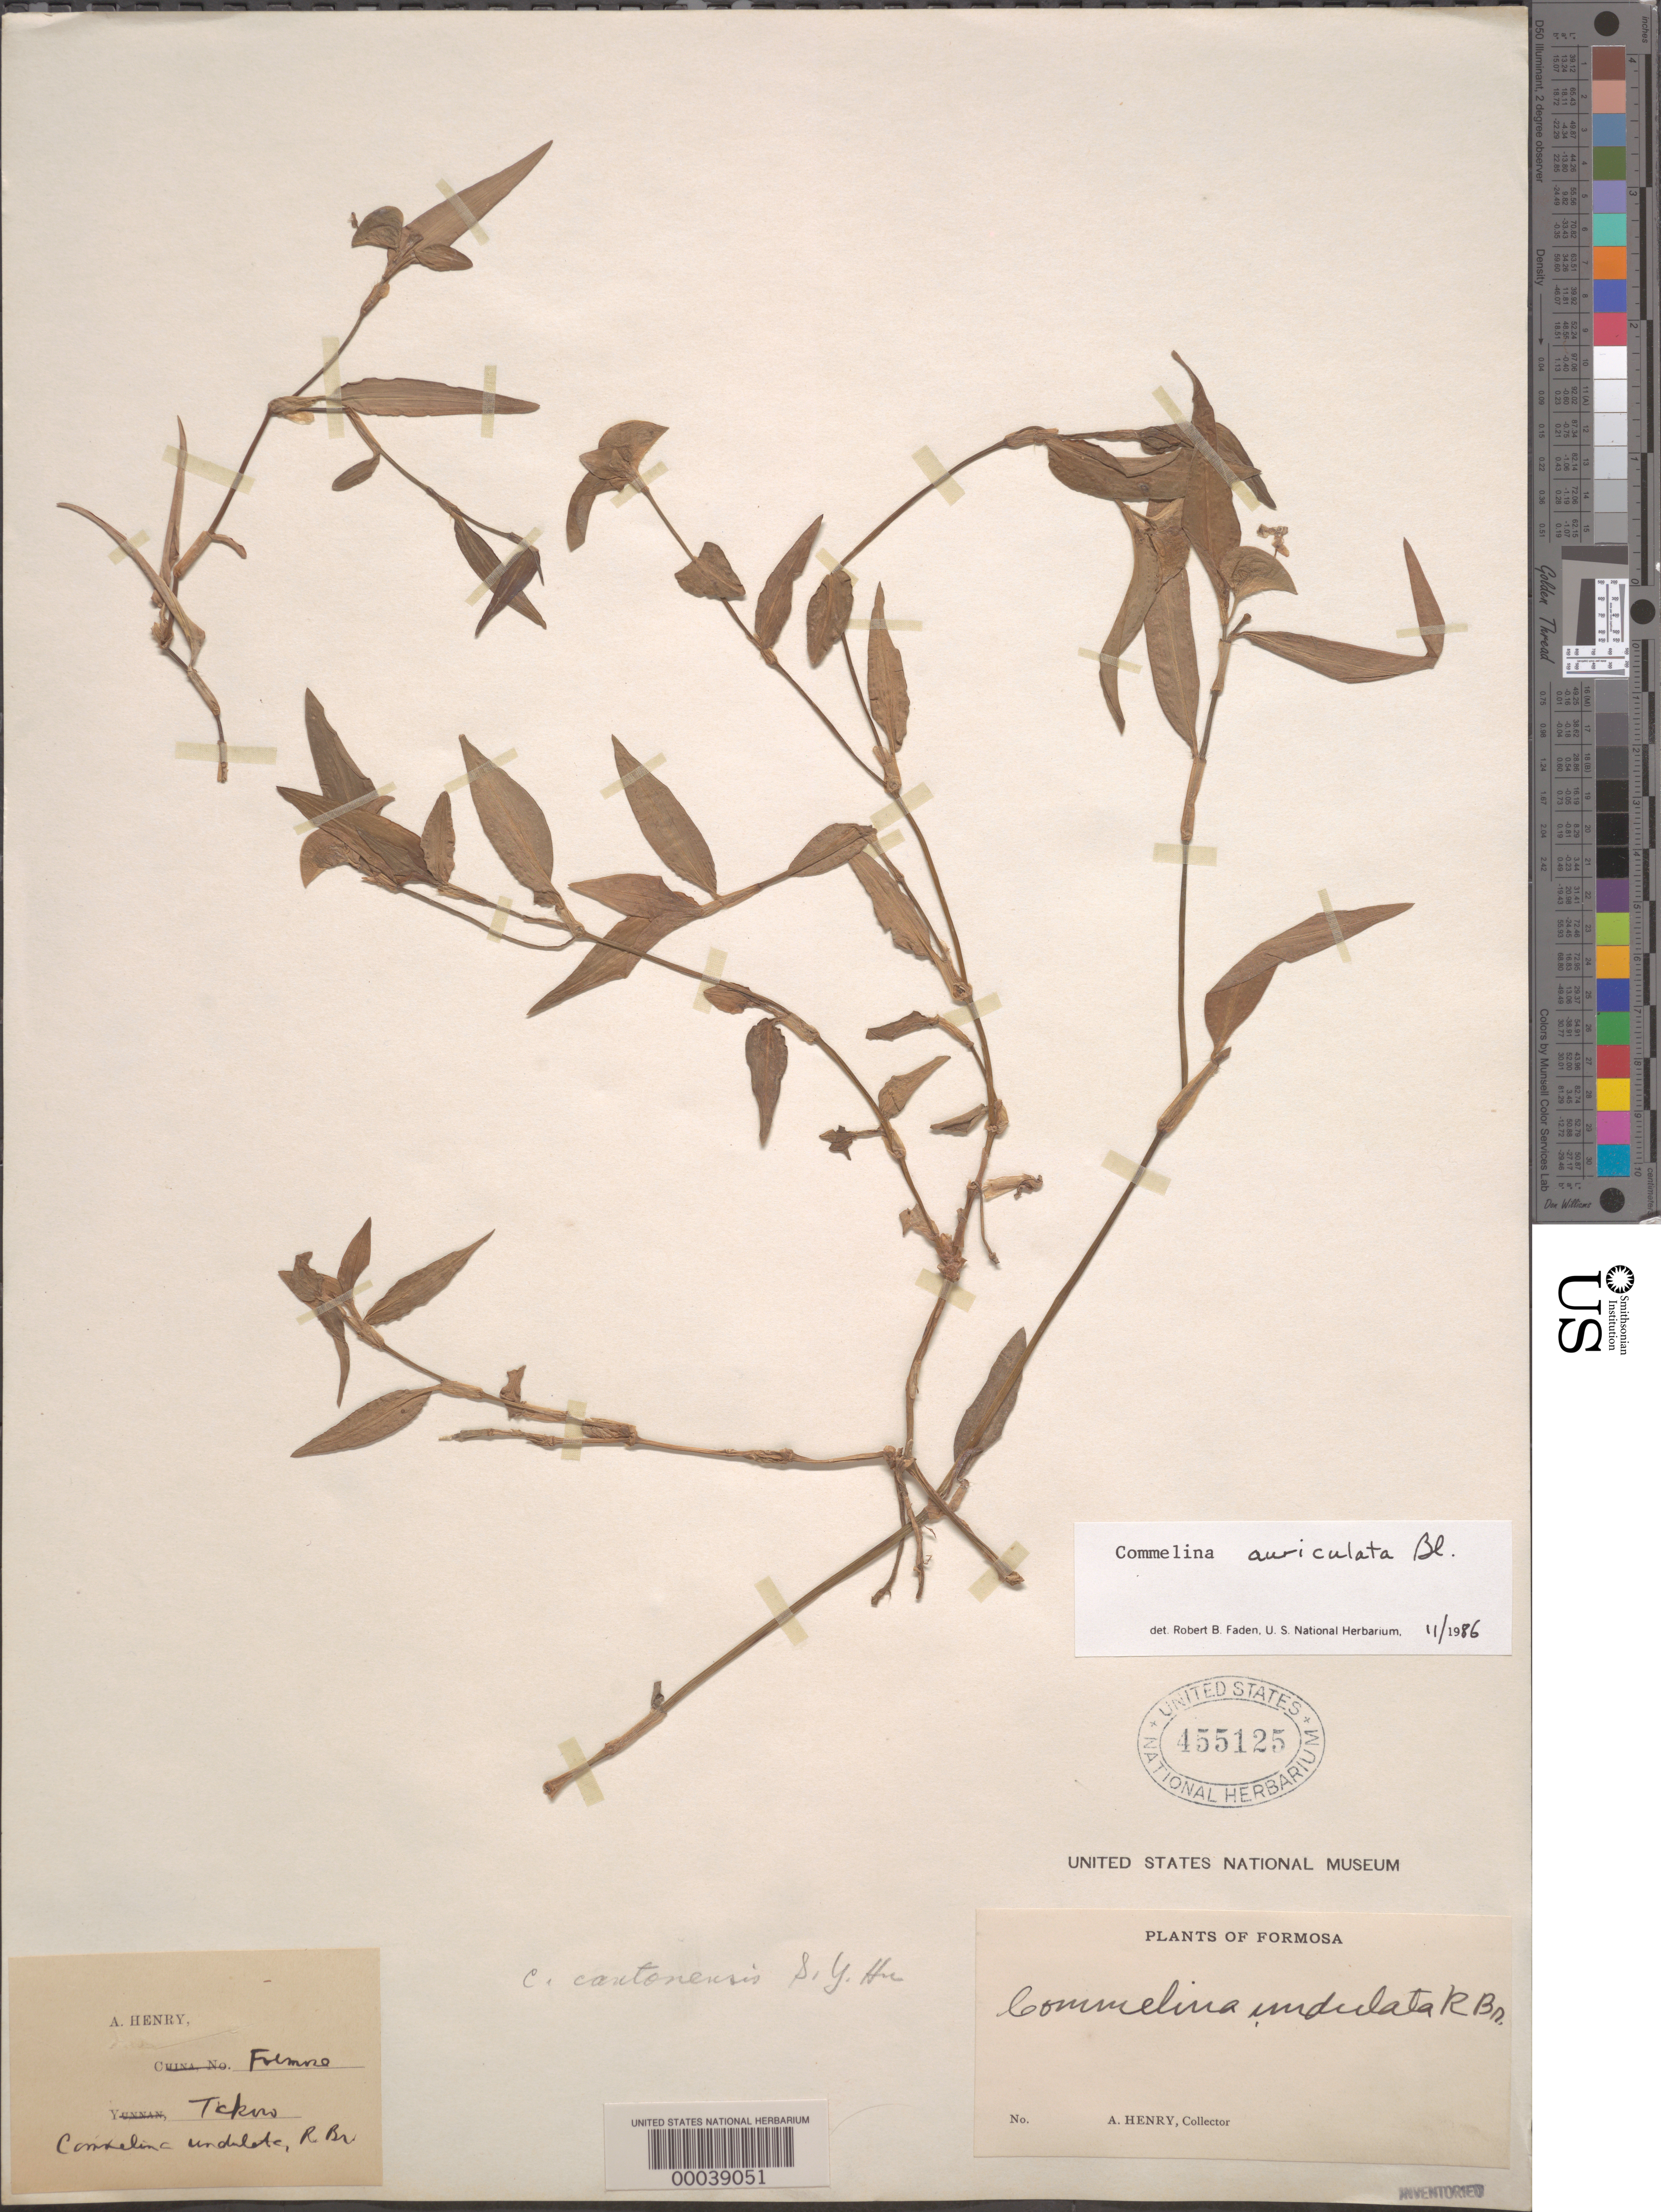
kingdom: Plantae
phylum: Tracheophyta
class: Liliopsida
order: Commelinales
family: Commelinaceae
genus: Commelina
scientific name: Commelina auriculata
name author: Blume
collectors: A. Henry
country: Taiwan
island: Taiwan [Formosa]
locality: Takow, sw coast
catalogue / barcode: US 455125